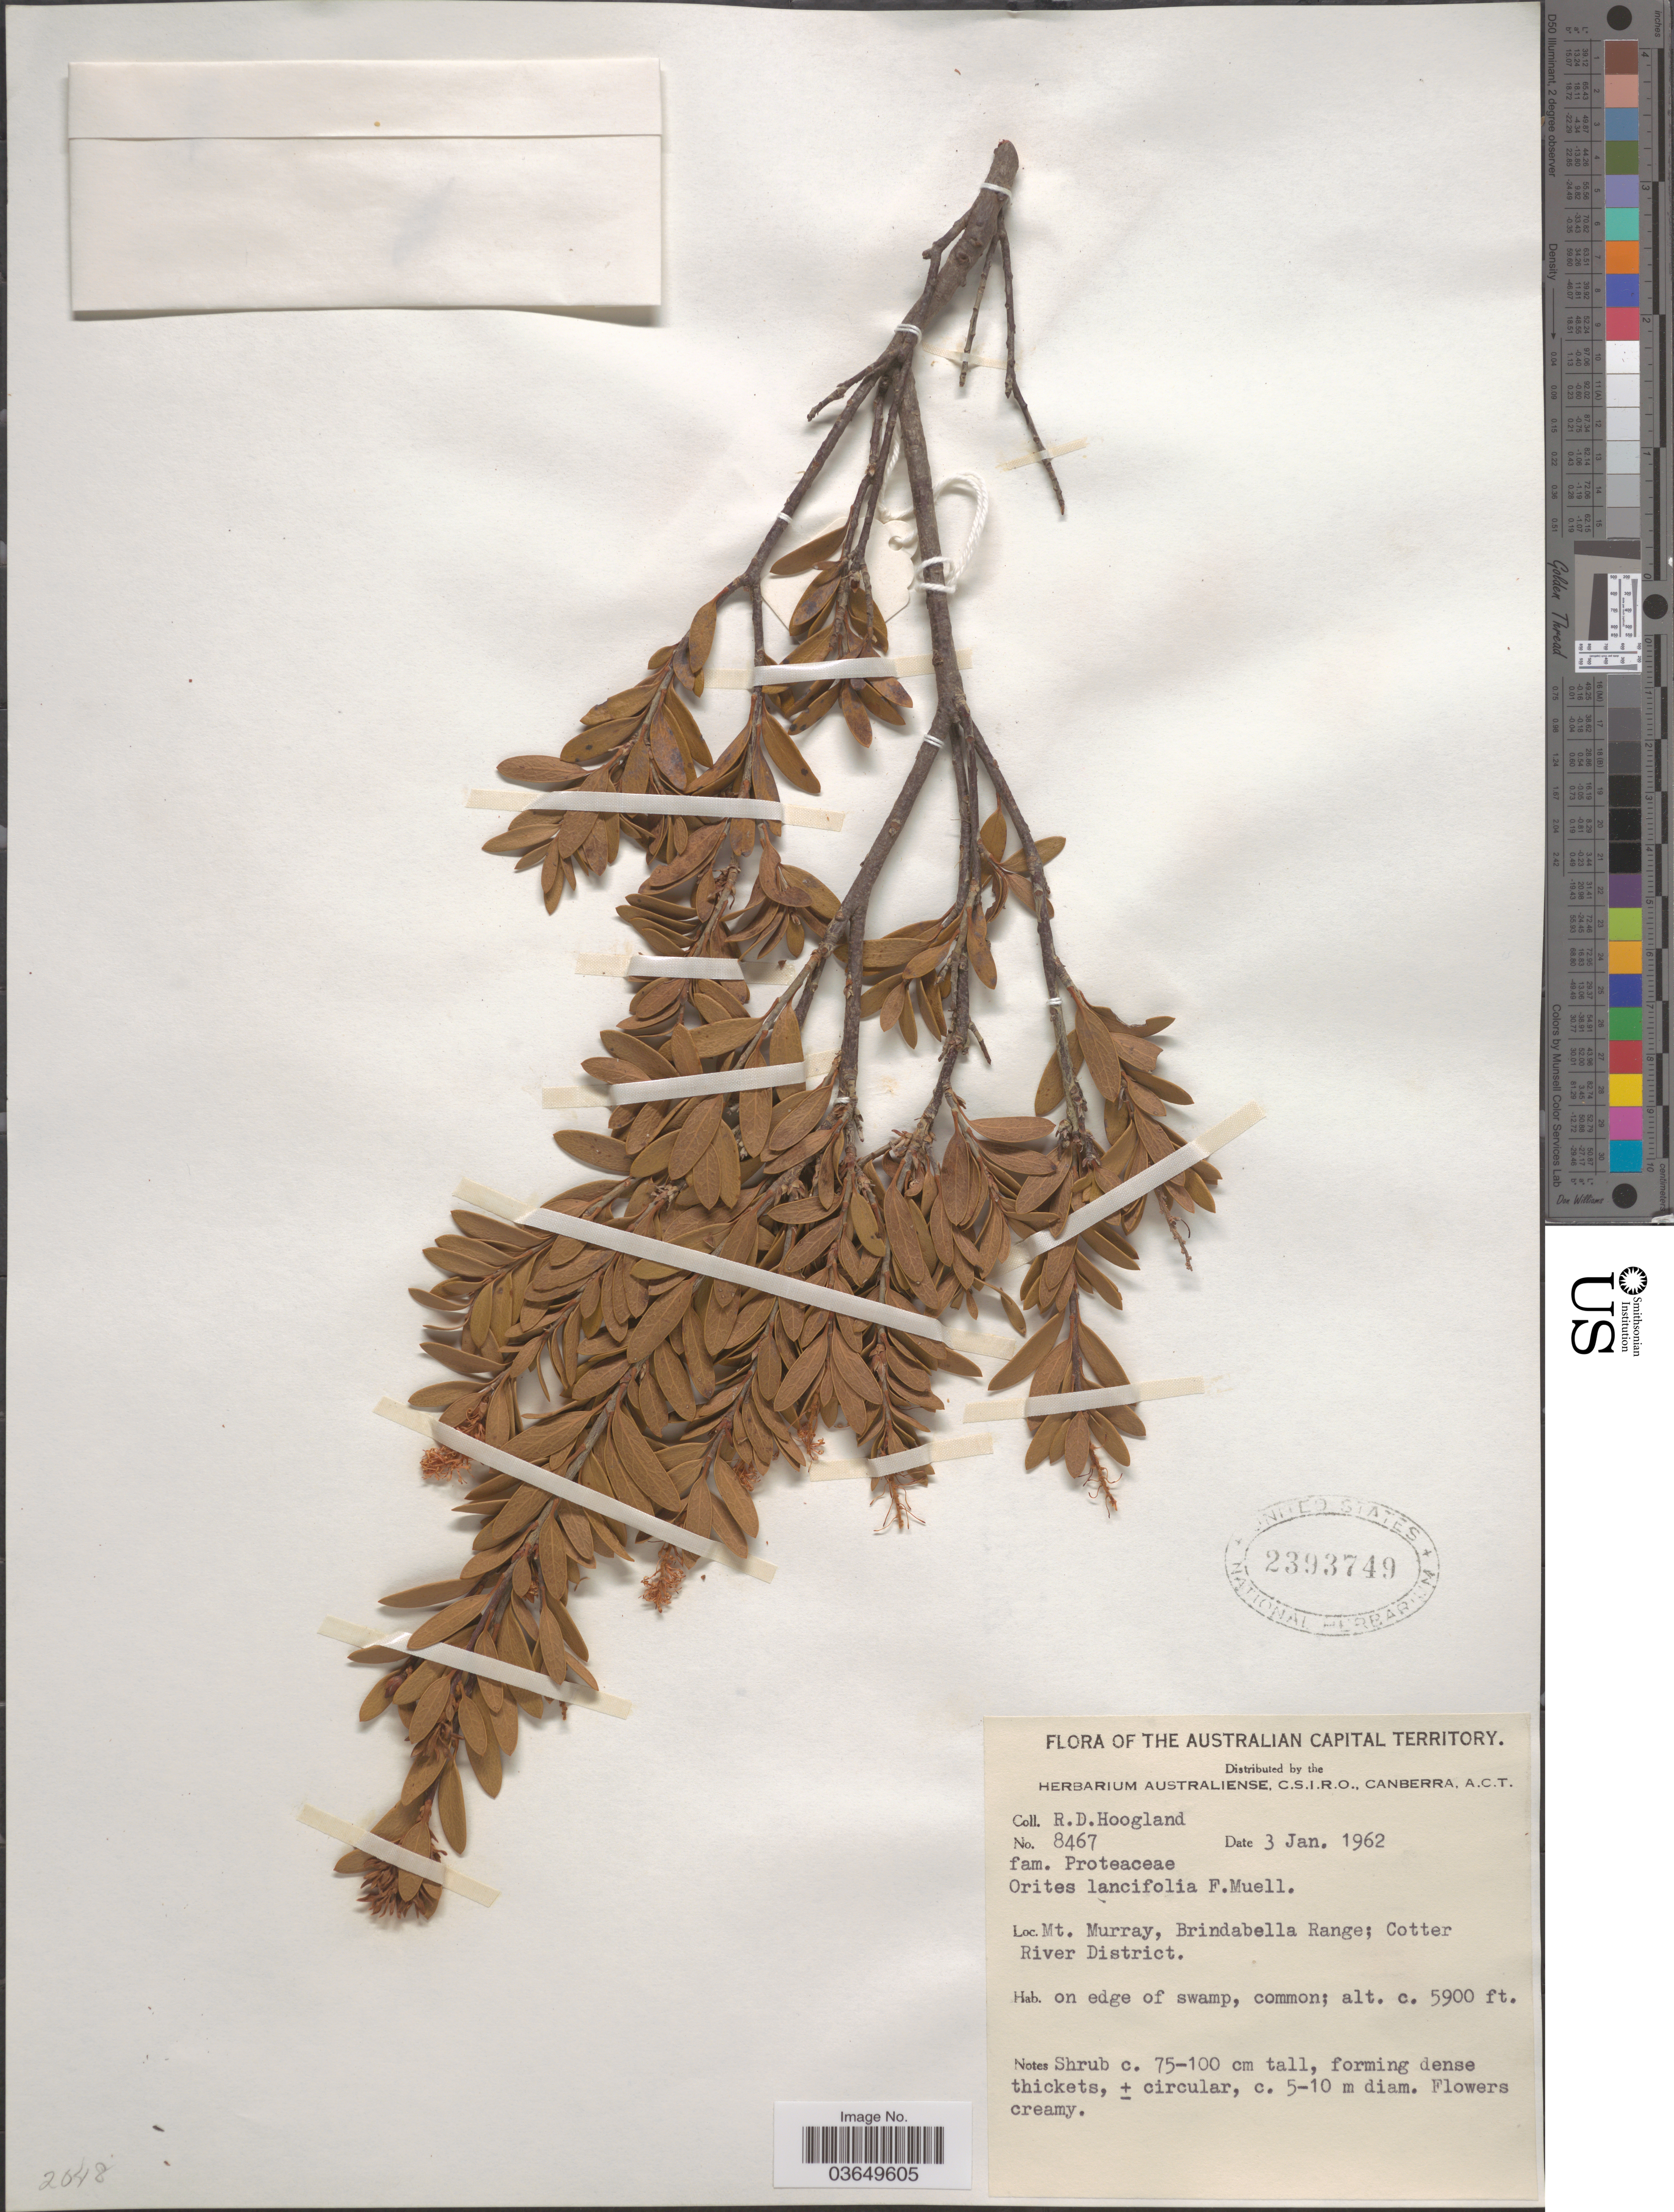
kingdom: Plantae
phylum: Tracheophyta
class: Magnoliopsida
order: Proteales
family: Proteaceae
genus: Orites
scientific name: Orites lancifolius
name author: F. Muell.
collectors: R. D. Hoogland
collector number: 8467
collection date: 1962-01-03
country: Australia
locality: The Australian Capital Territory. Mt. Murray, Brindabella Range; Cotter River District.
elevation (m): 1798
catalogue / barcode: US 2393749